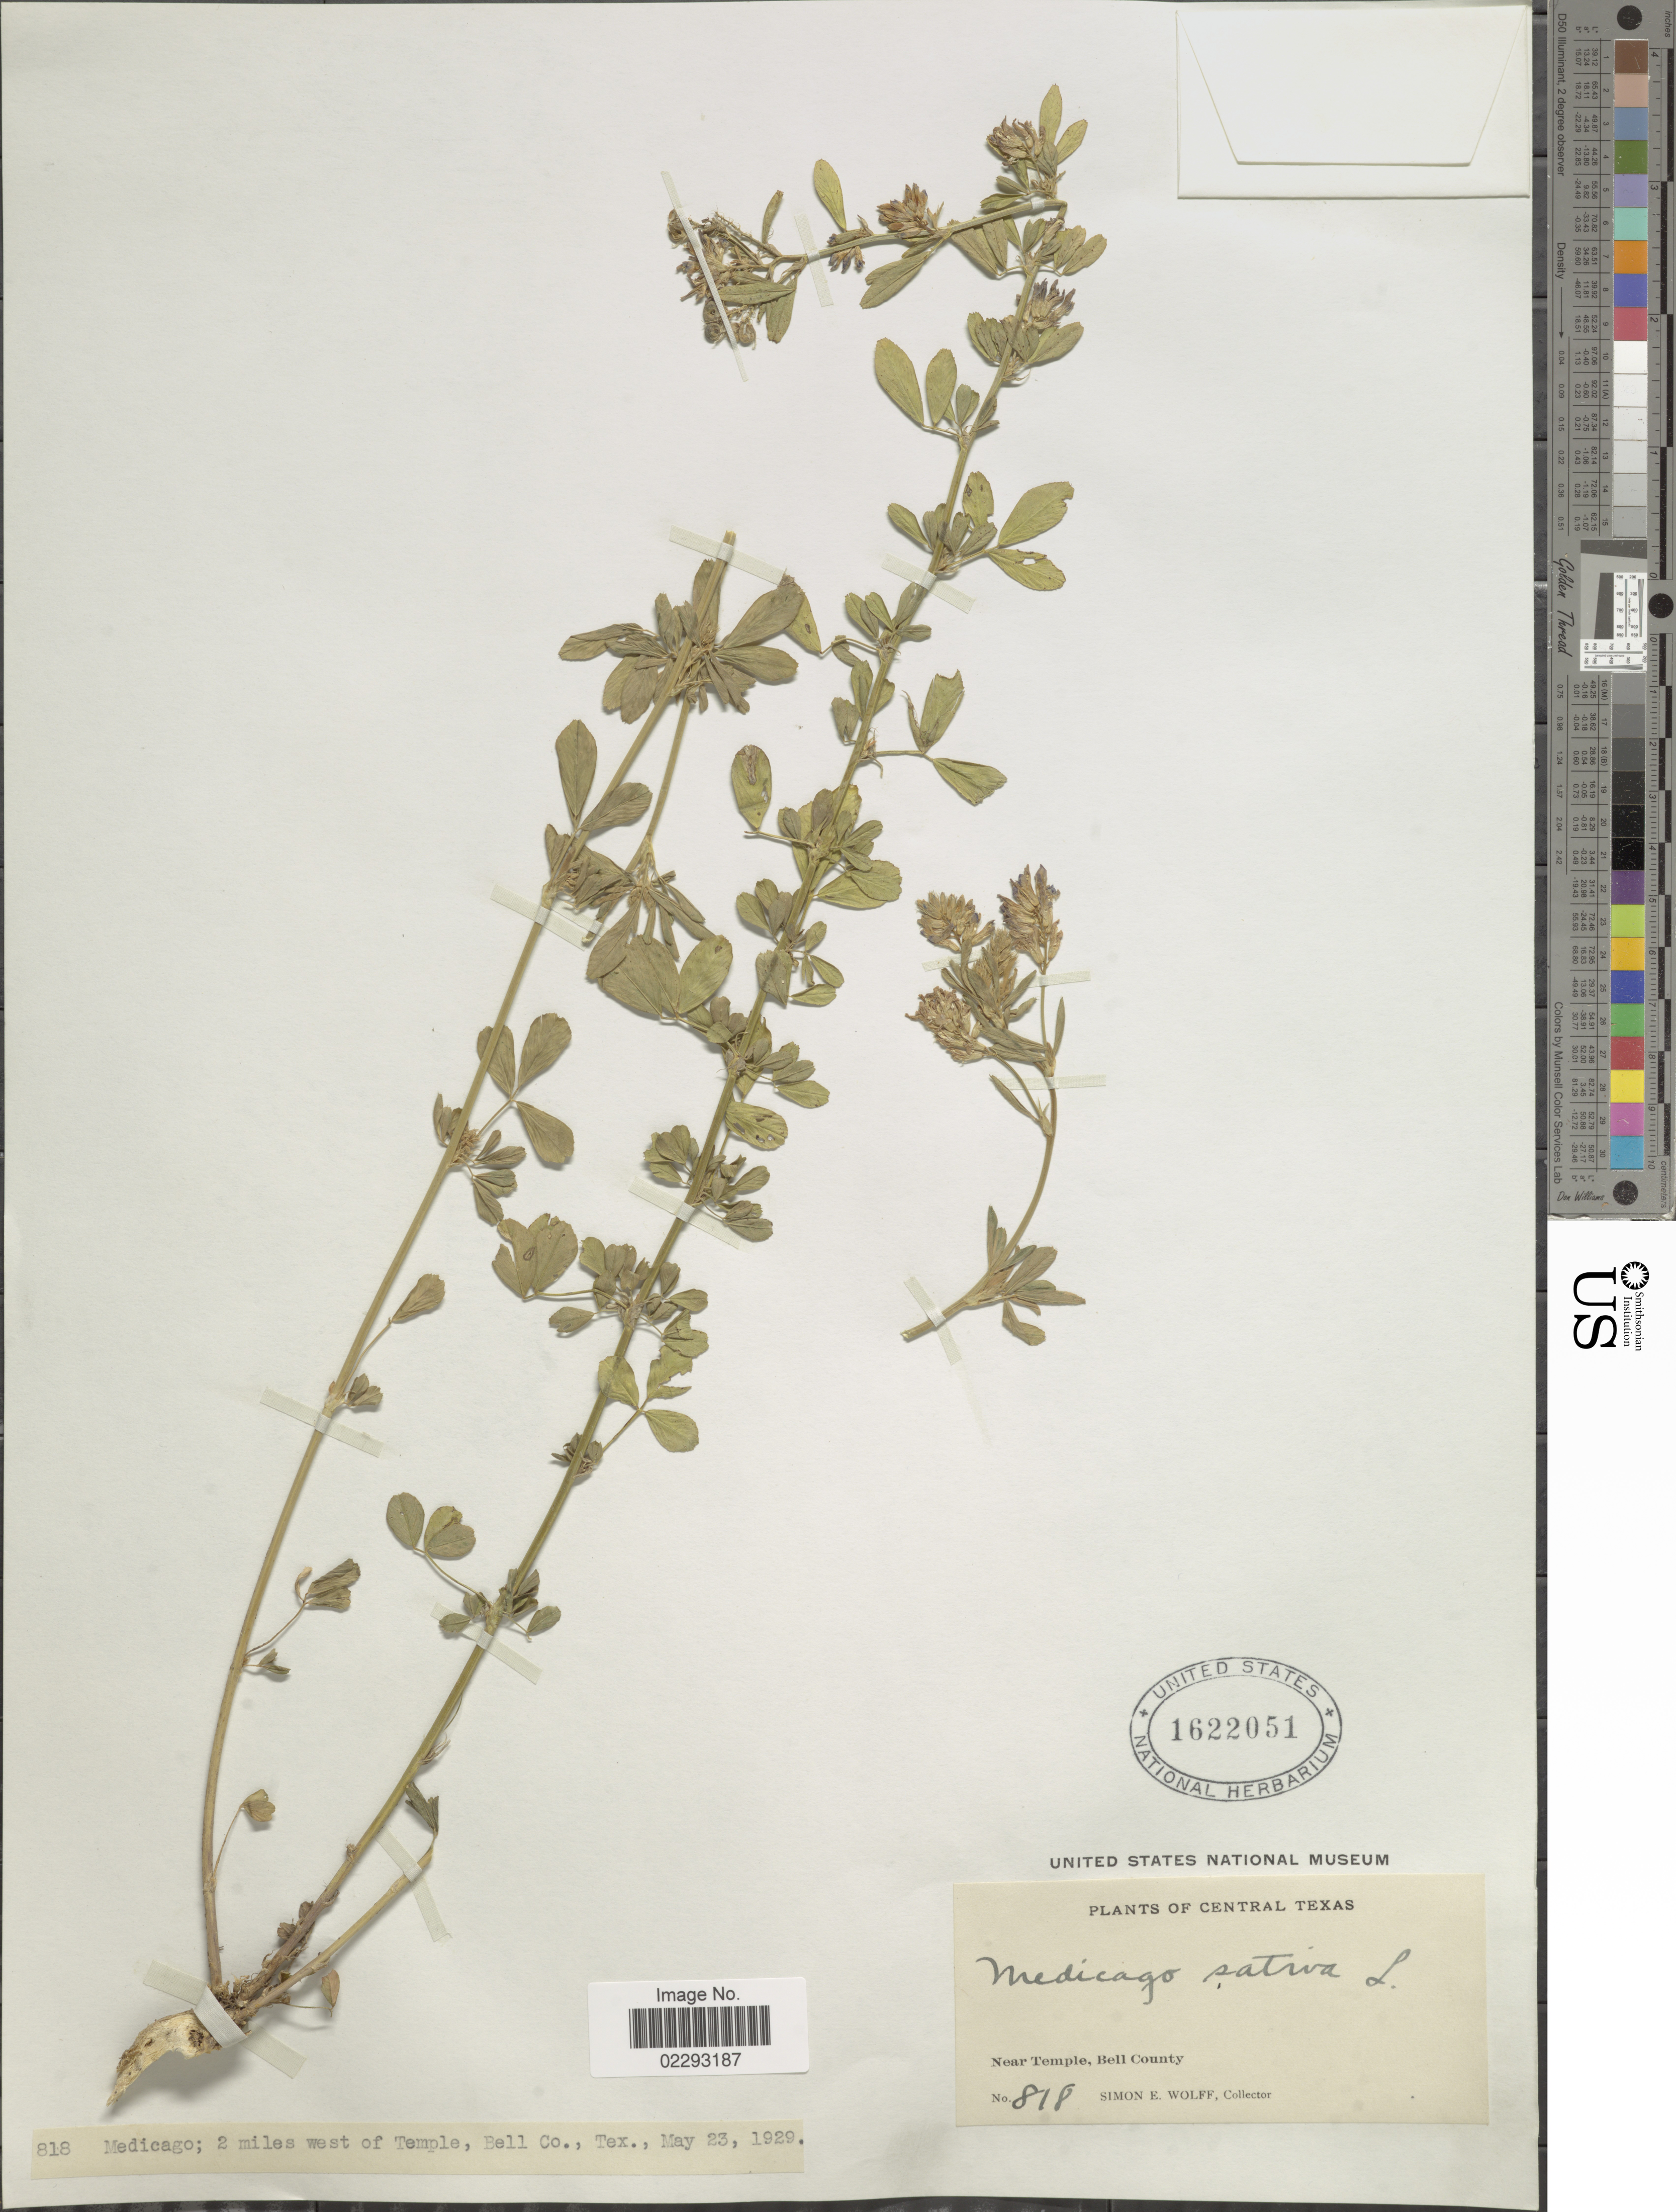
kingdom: Plantae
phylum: Tracheophyta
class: Magnoliopsida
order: Fabales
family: Fabaceae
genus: Medicago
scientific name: Medicago sativa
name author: L.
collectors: S. E. Wolff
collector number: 818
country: United States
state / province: Texas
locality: Central Texas, Near Temple, Bell County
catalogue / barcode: US 1622051